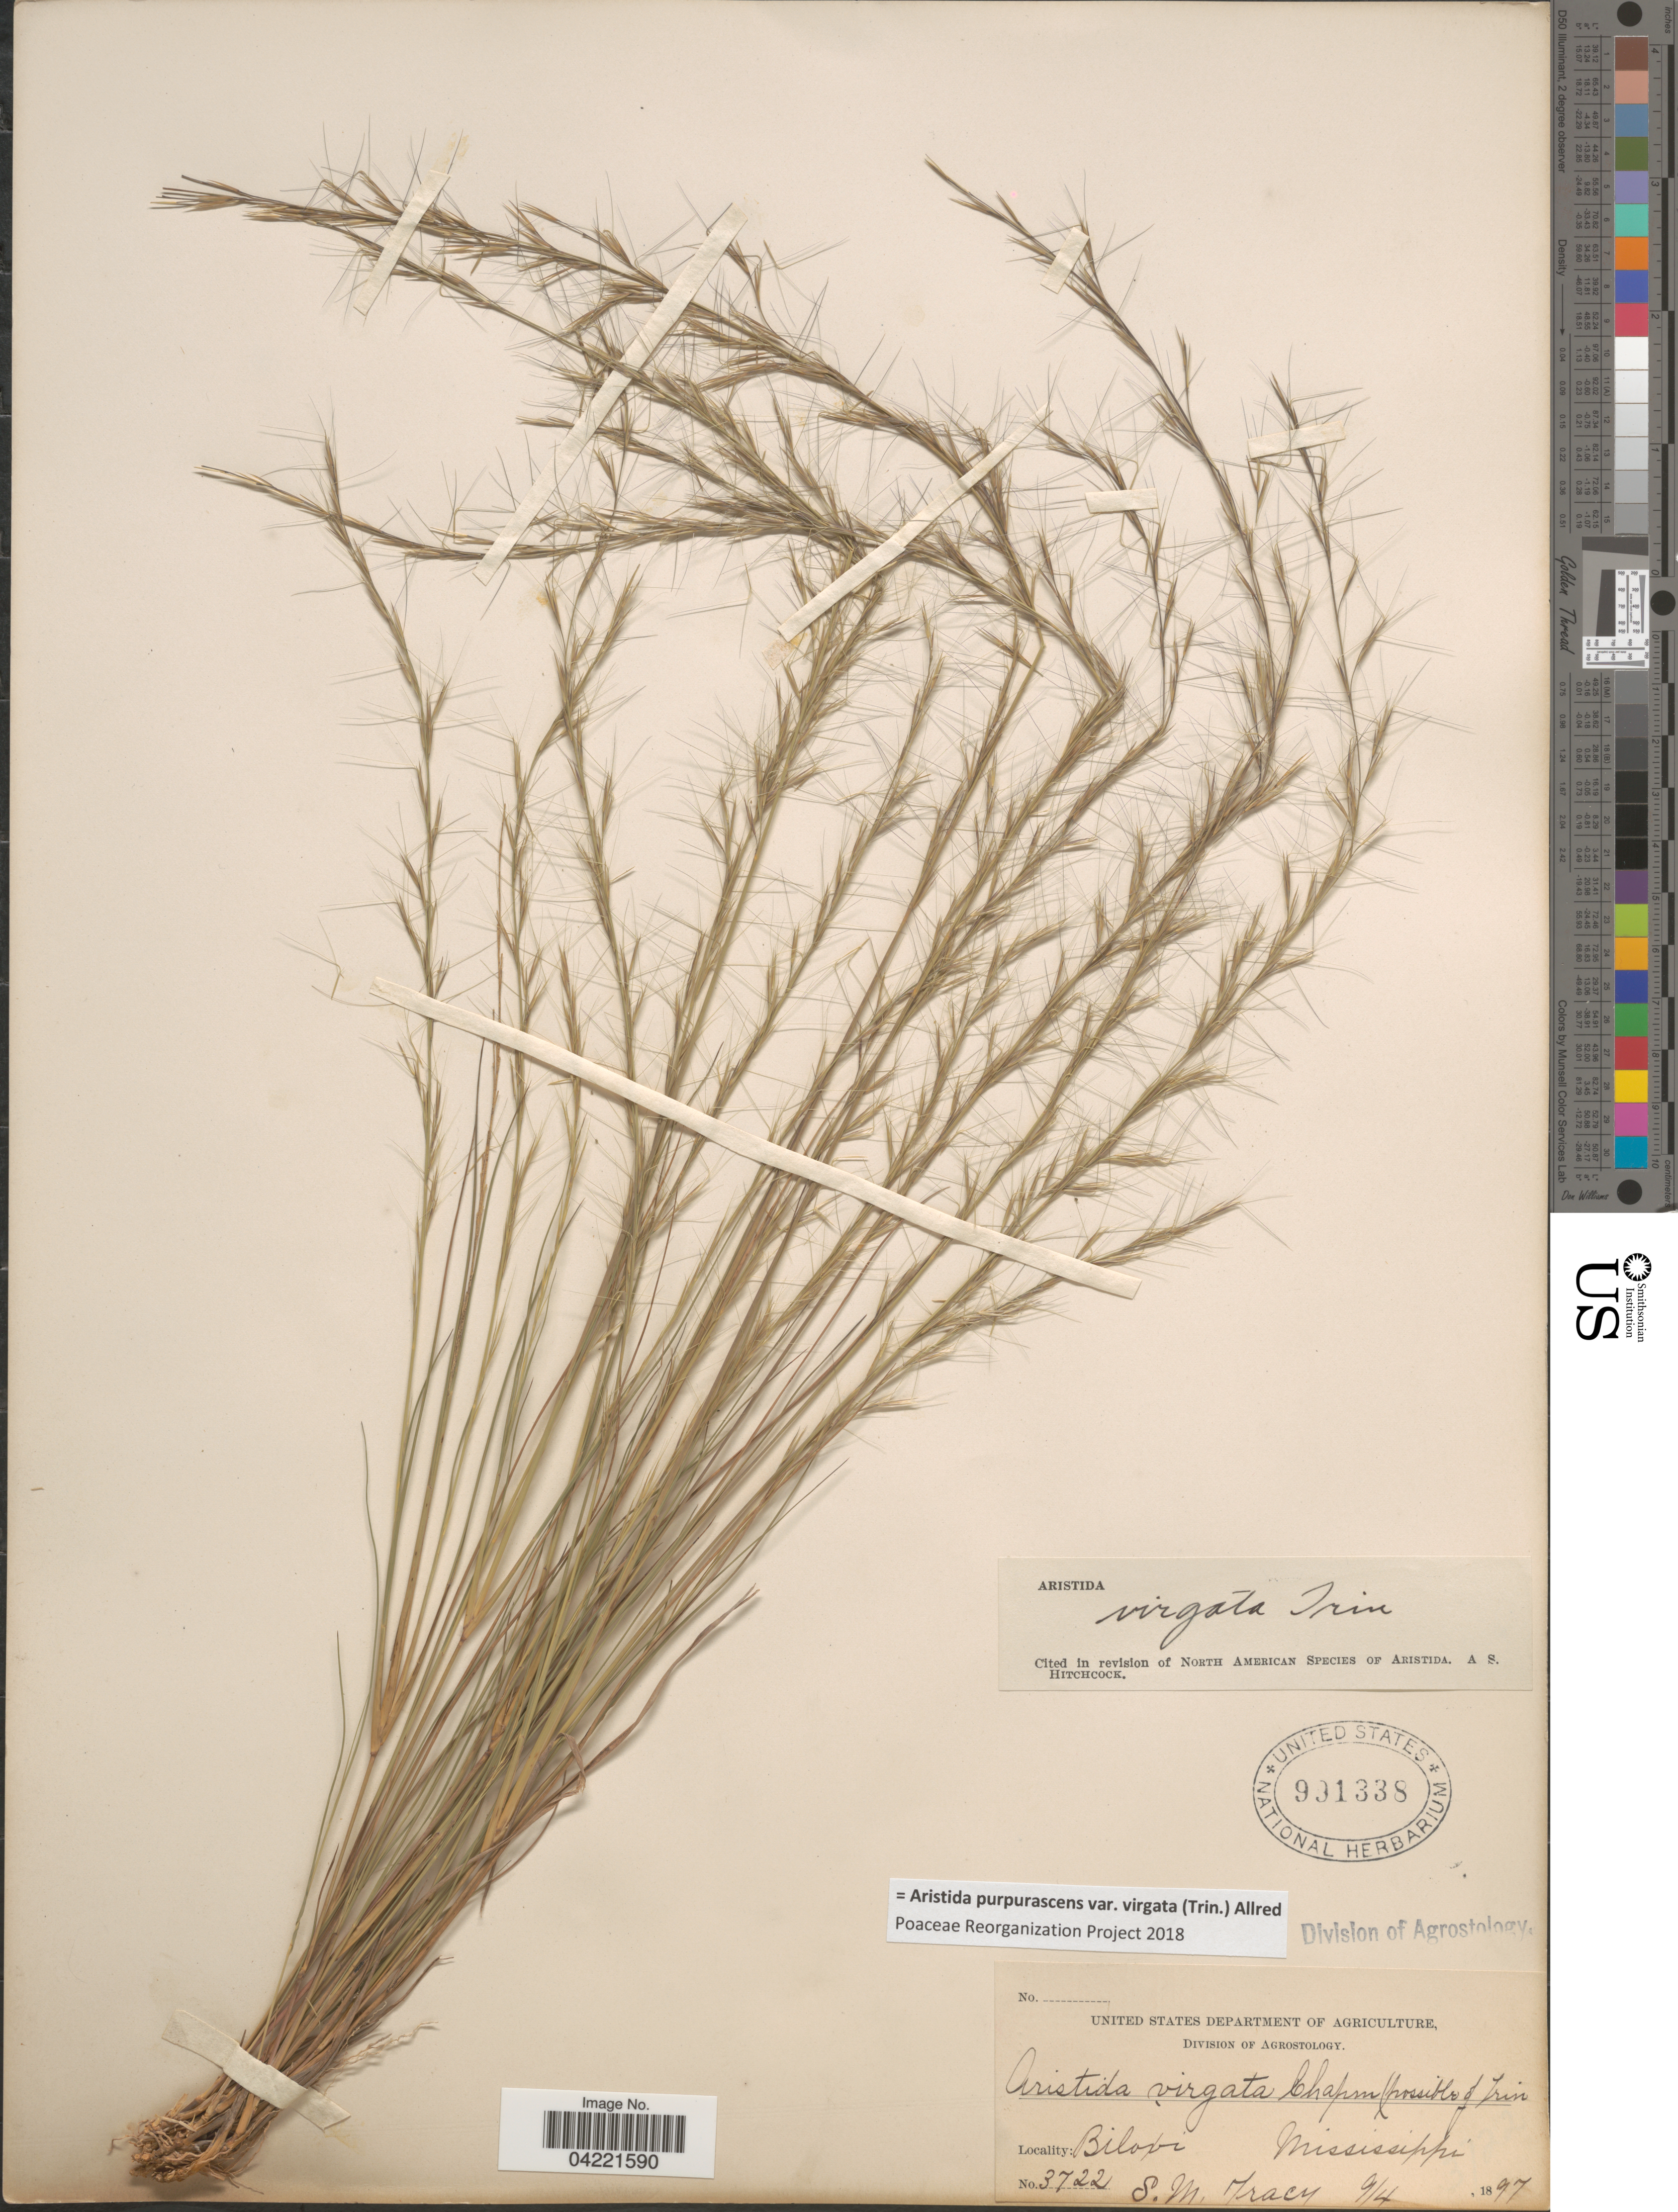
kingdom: Plantae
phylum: Tracheophyta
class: Liliopsida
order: Poales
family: Poaceae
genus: Aristida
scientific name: Aristida purpurascens var. virgata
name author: (Trin.) Allred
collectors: S. M. Tracy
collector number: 3722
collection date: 1897-09-04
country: United States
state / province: Mississippi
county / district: Harrison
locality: Biloxi.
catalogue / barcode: US 991338